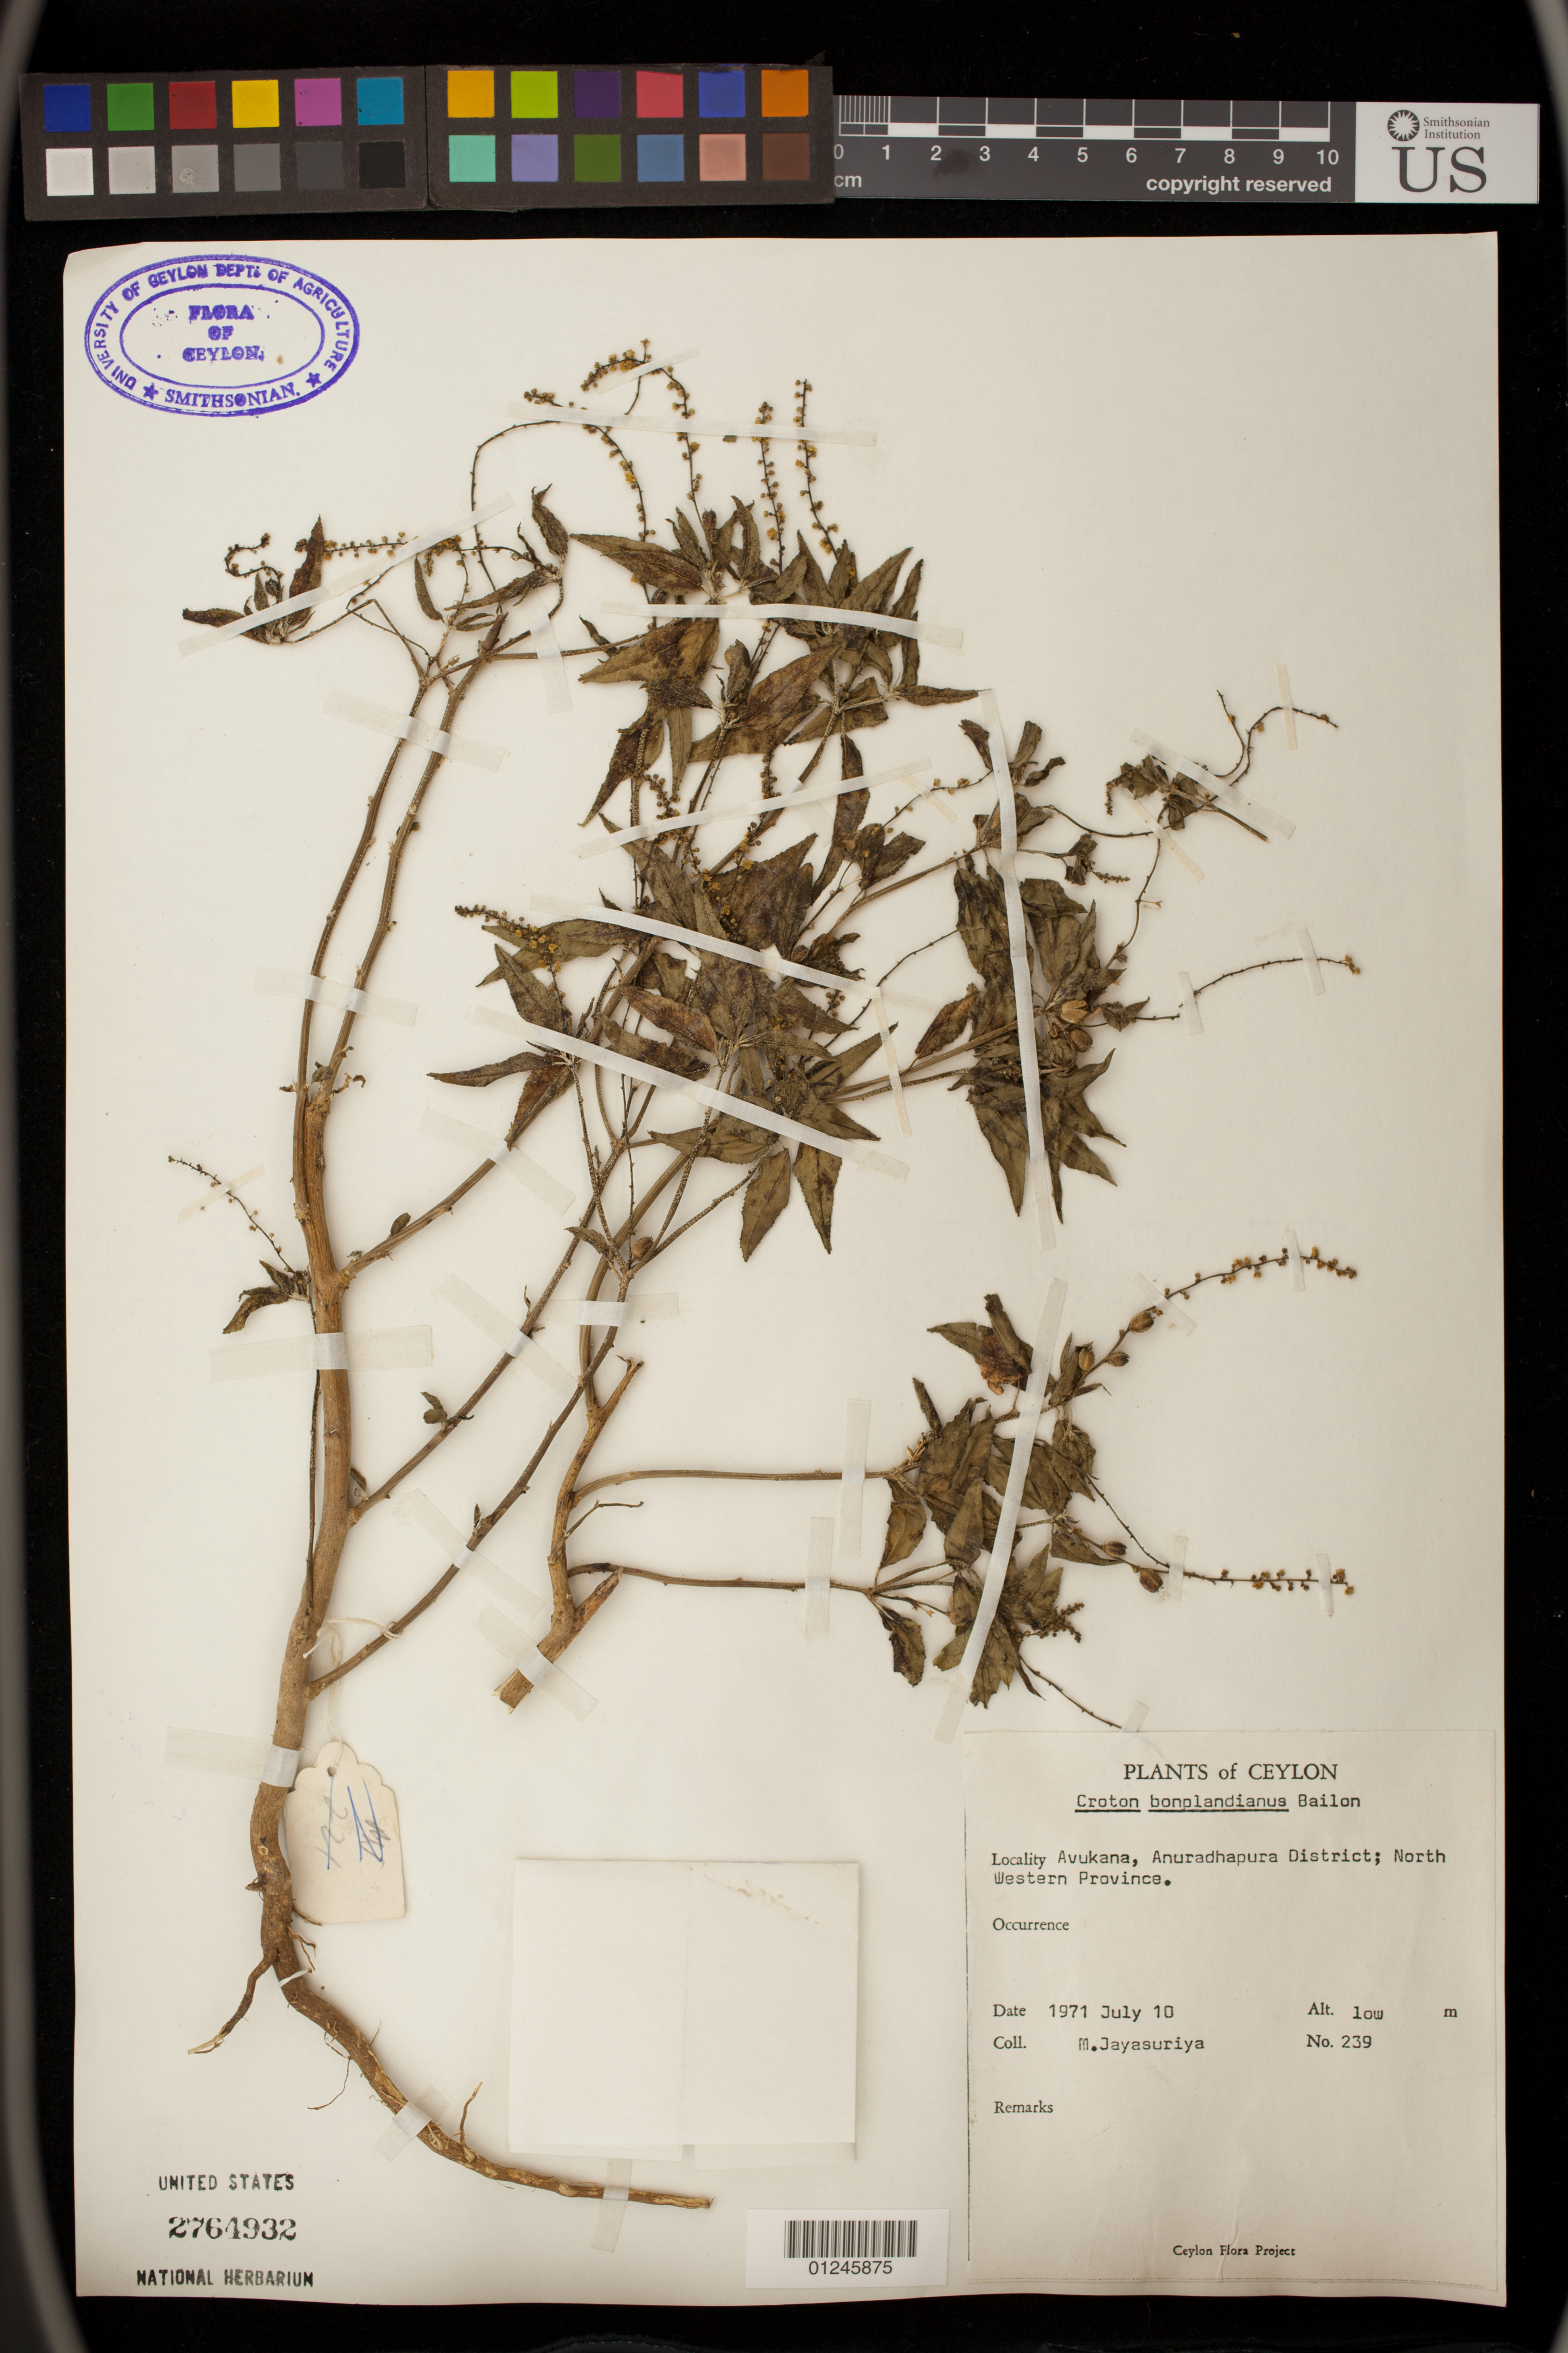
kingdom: Plantae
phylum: Tracheophyta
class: Magnoliopsida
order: Malpighiales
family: Euphorbiaceae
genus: Croton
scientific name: Croton bonplandianus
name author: Baill.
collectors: M. Jayasuriya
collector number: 239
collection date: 1971-07-10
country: Sri Lanka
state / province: North Western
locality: Avukana, Anuradhapura District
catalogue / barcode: US 2764932